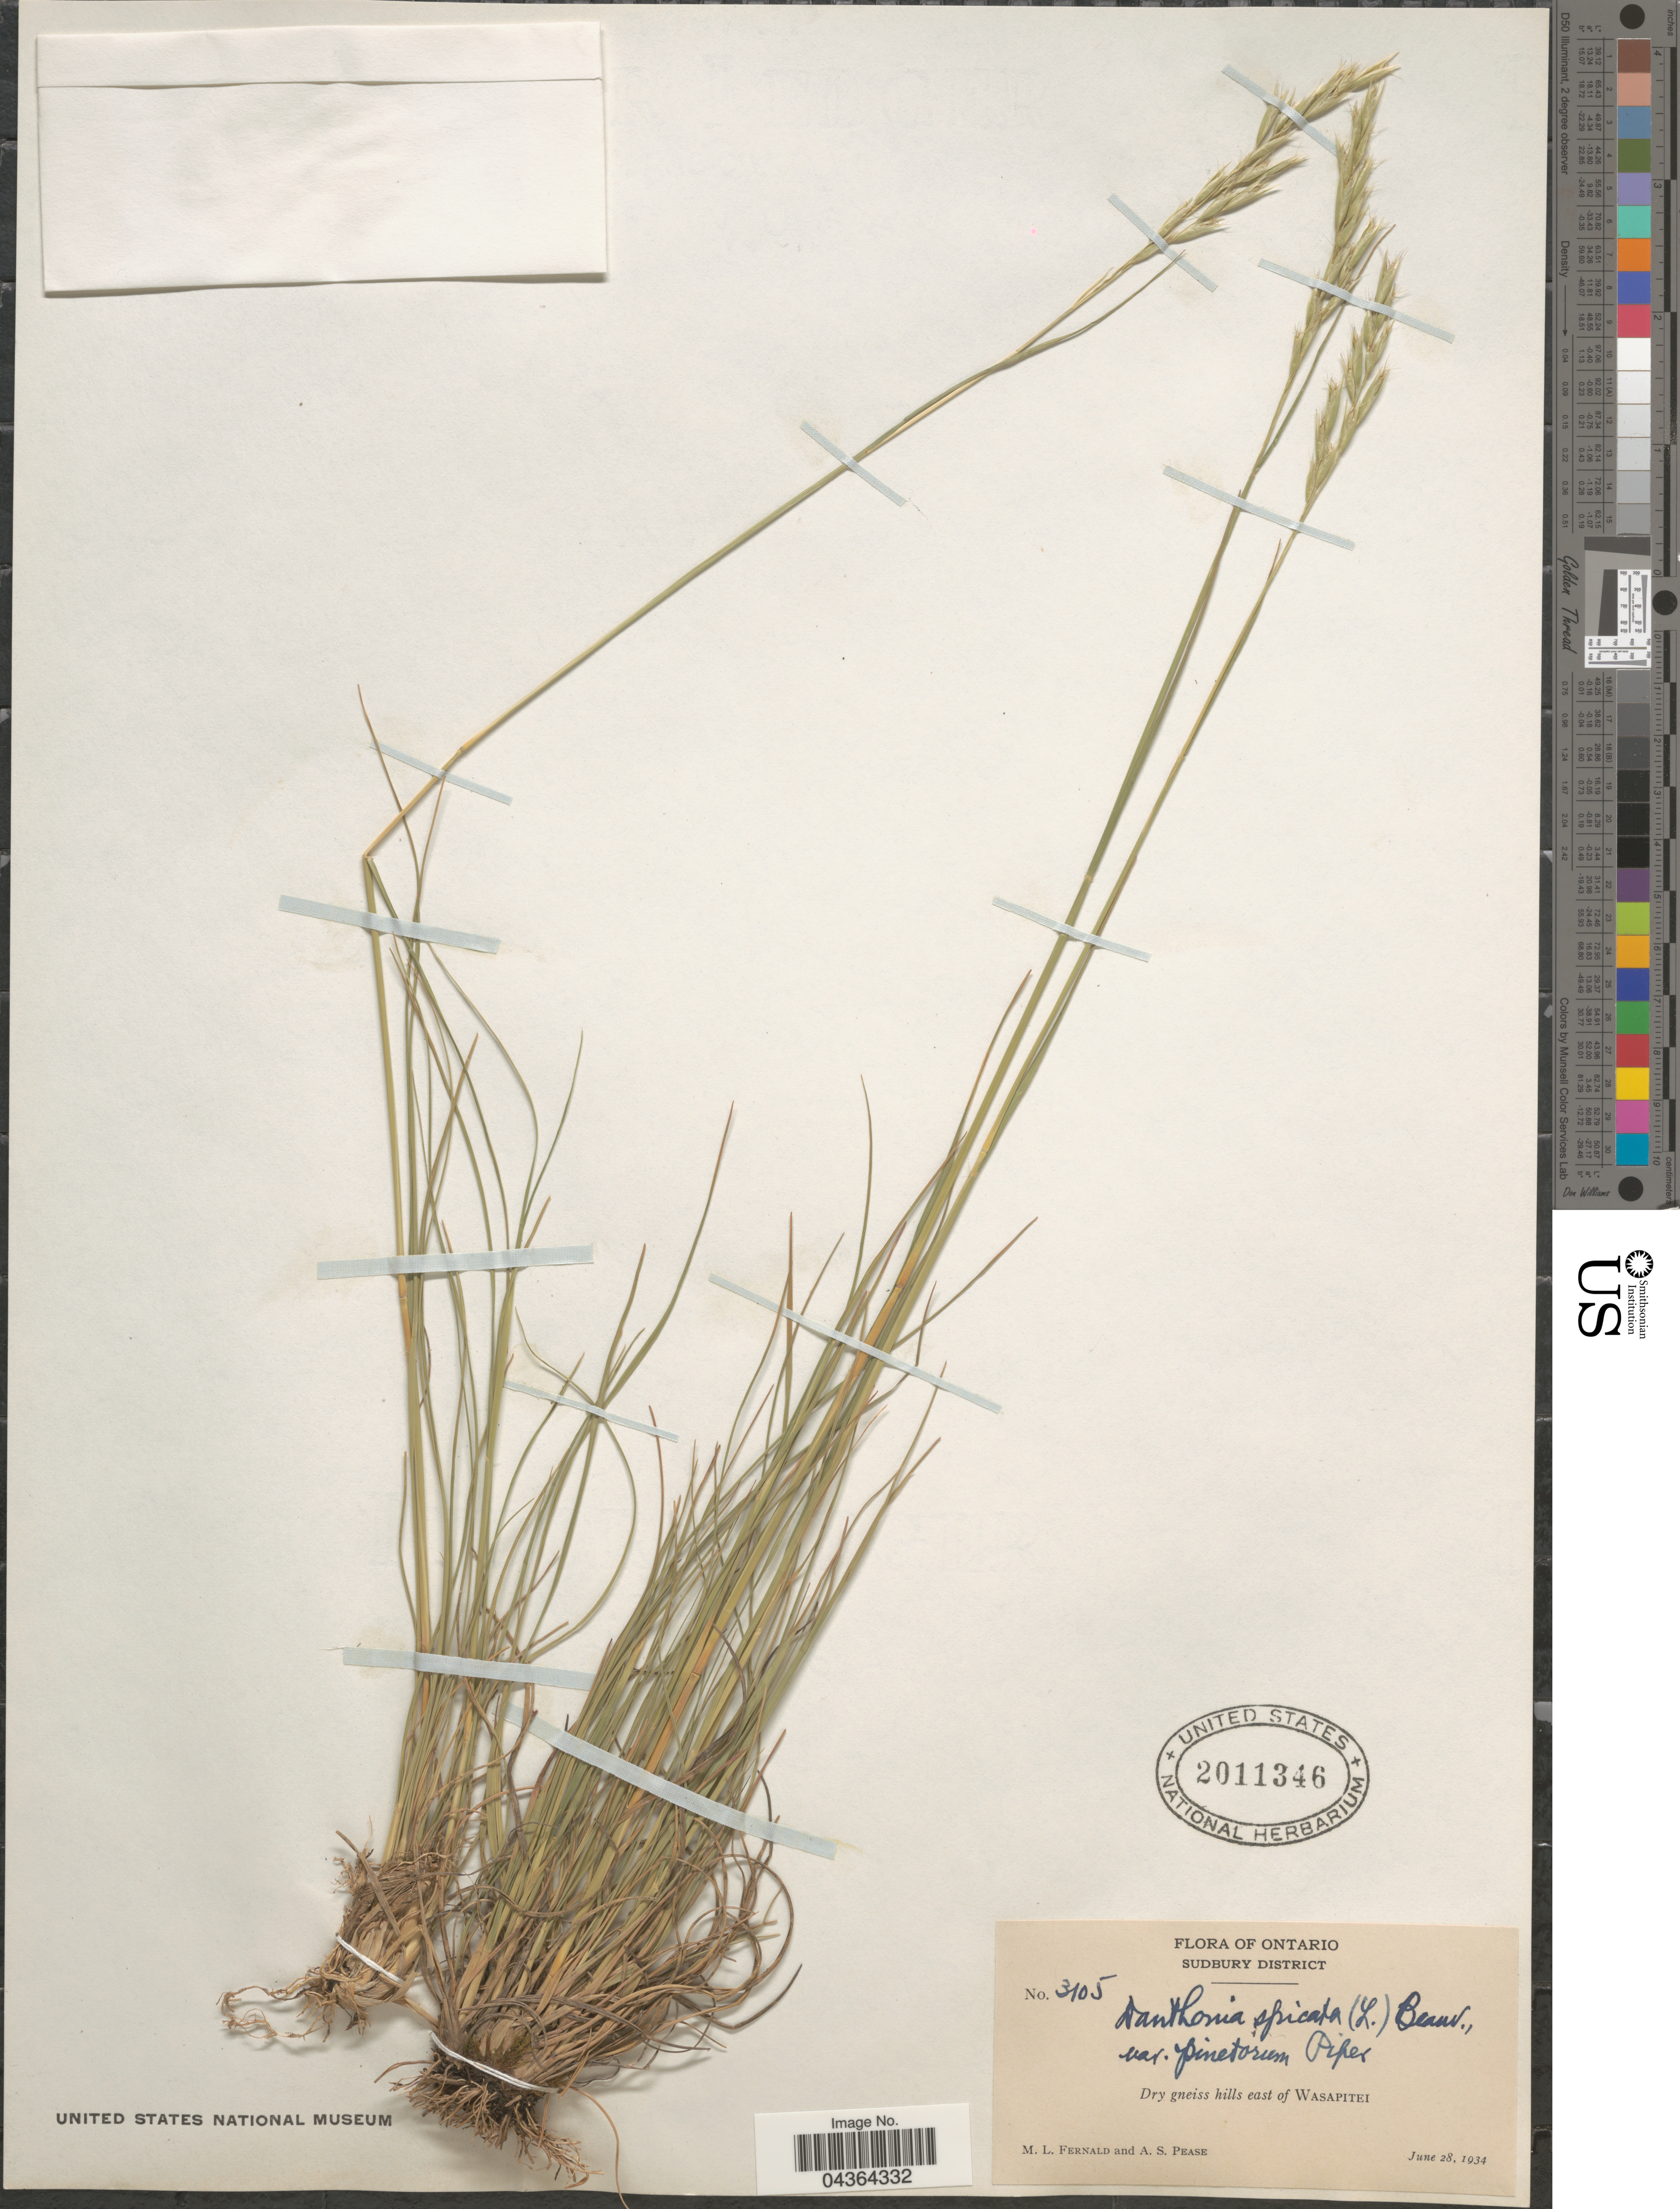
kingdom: Plantae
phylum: Tracheophyta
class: Liliopsida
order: Poales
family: Poaceae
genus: Danthonia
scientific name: Danthonia spicata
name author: (L.) P. Beauv. ex Roem. & Schult.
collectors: M. L. Fernald & A. S. Pease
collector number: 3105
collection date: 1934-06-28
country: Canada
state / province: Ontario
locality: Sudbury District. Dry gneiss hills east of Wasapitei.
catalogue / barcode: US 2011346